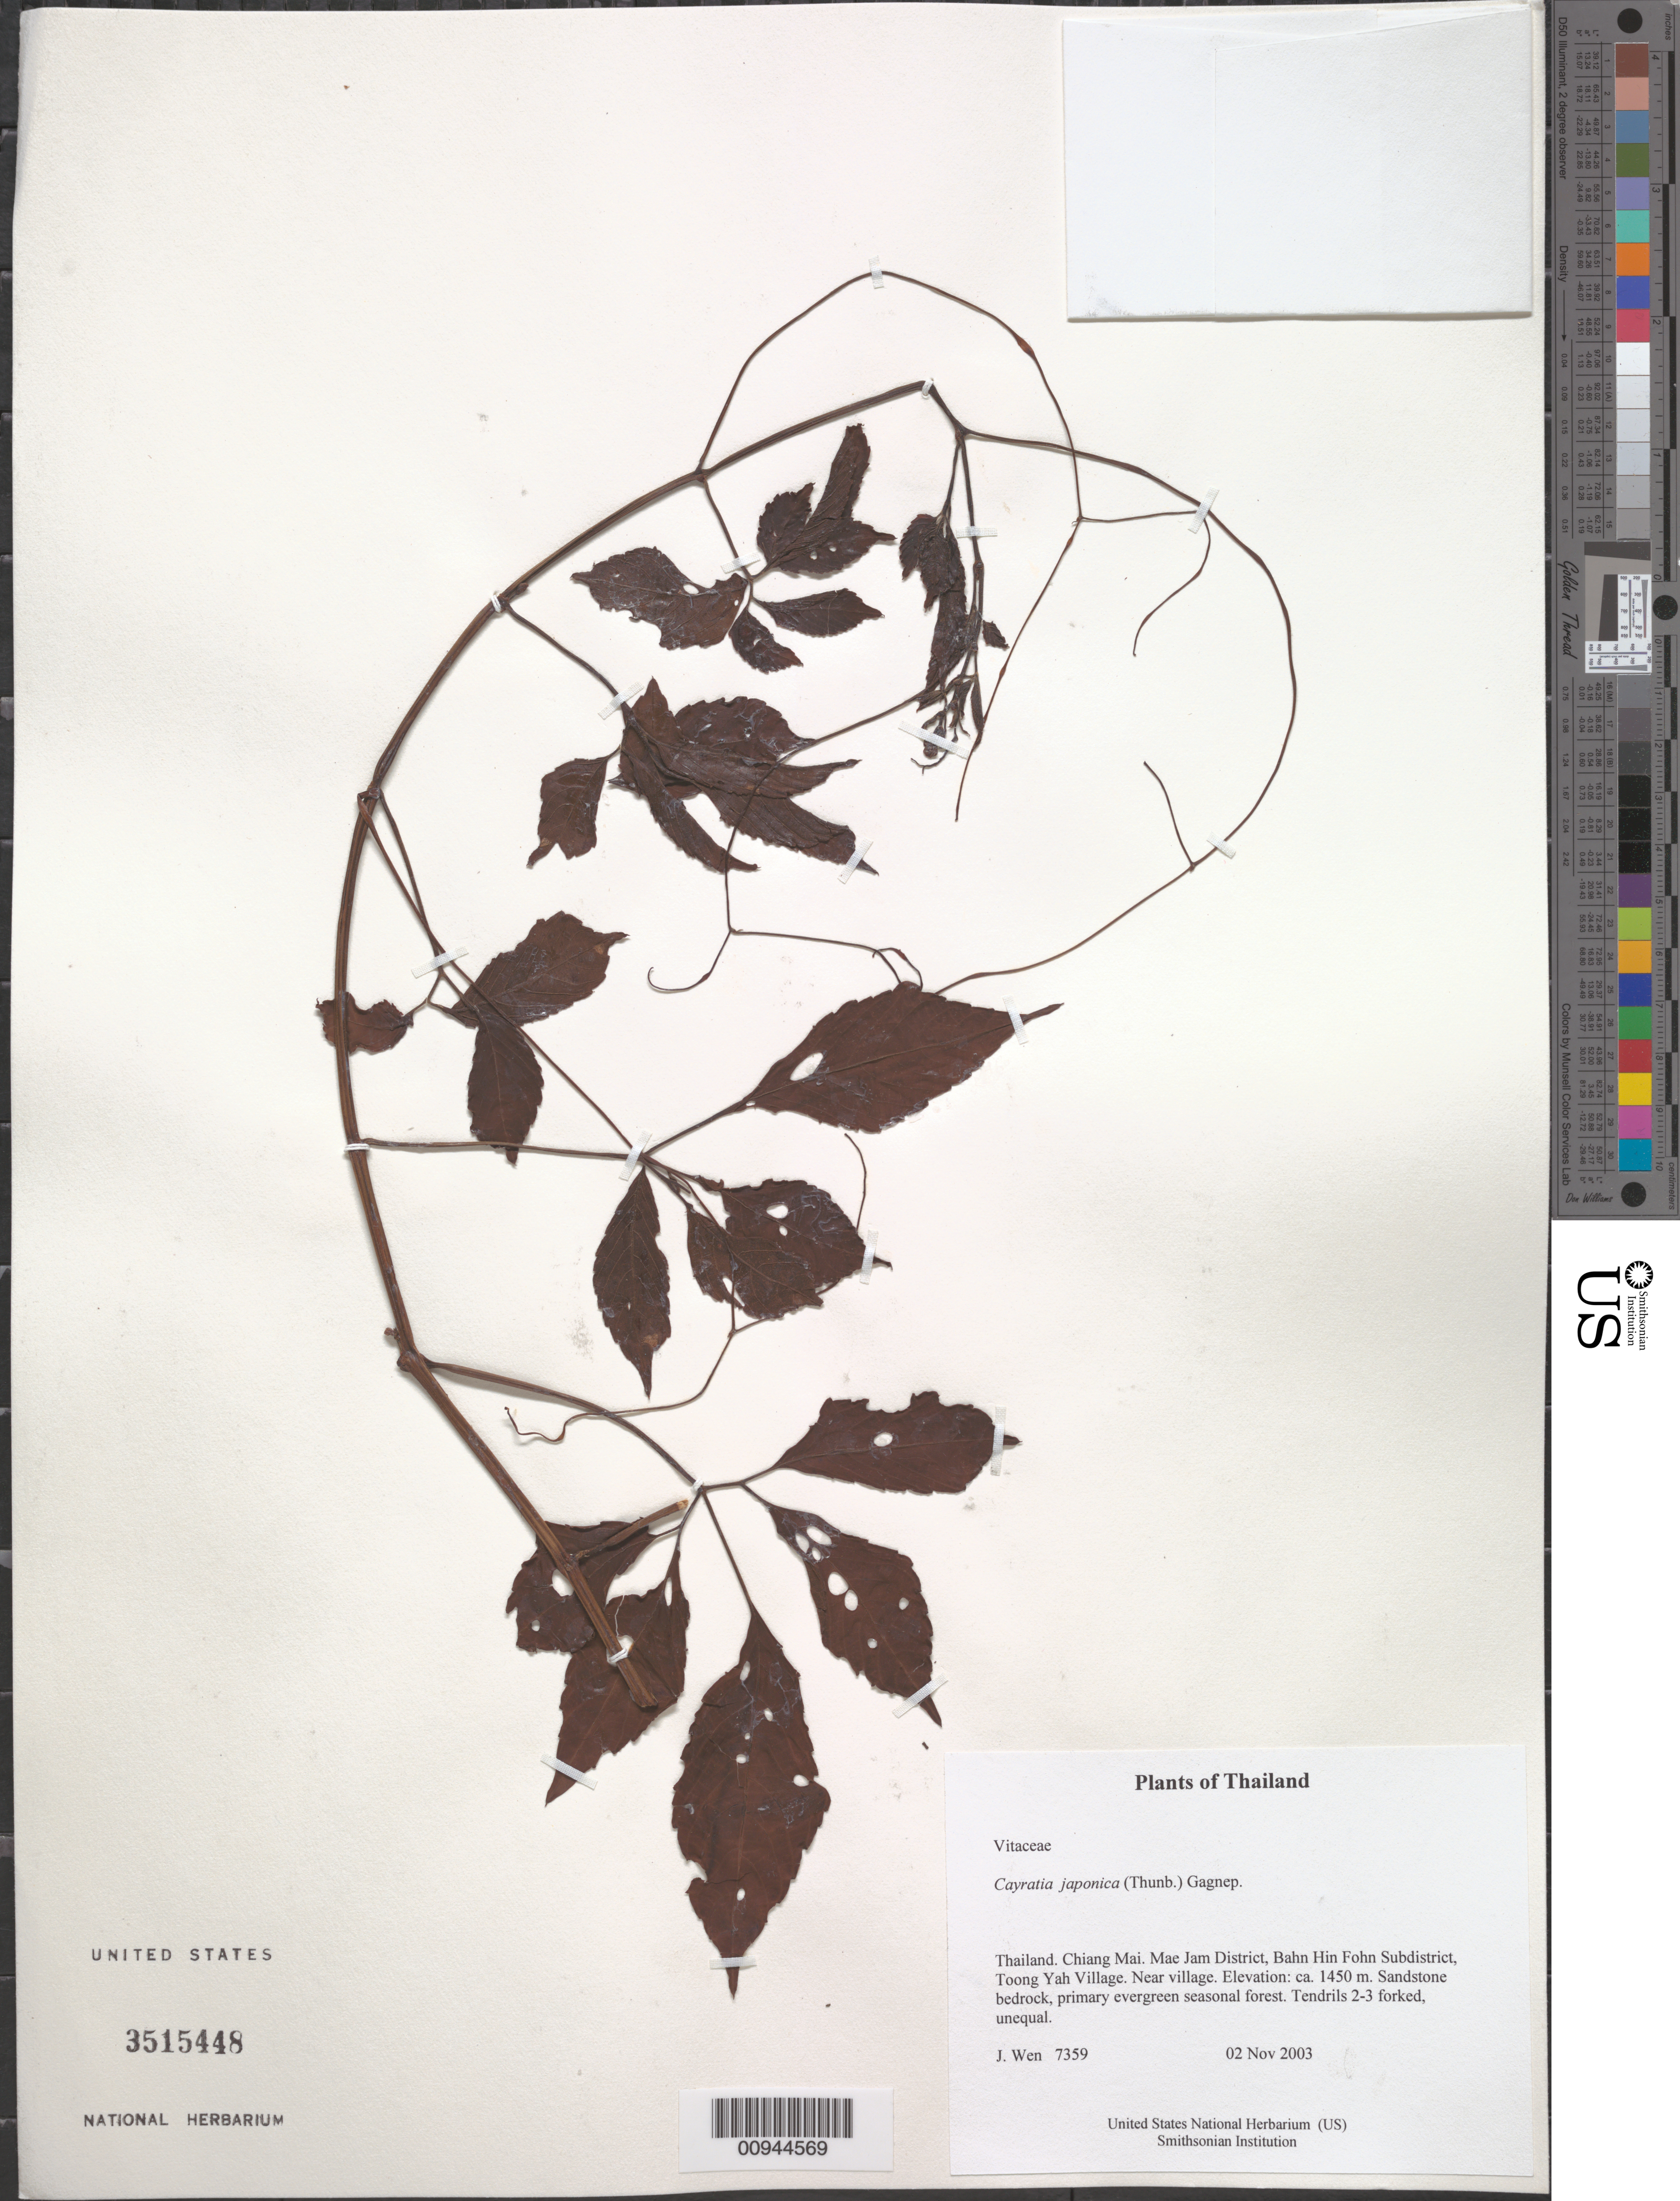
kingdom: Plantae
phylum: Tracheophyta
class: Magnoliopsida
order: Vitales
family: Vitaceae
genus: Causonis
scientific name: Causonis japonica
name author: (Thunb.) Raf.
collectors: J. Wen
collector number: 7359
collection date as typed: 02 Nov 2003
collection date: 2003-11-02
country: Thailand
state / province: Chiang Mai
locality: Mae Jam District, Bahn Hin Fohn Subdistrict, Toong Yah Village. Near village.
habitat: Sandstone bedrock, primary evergreen seasonal forest.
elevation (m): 1450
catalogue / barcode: US 3515448